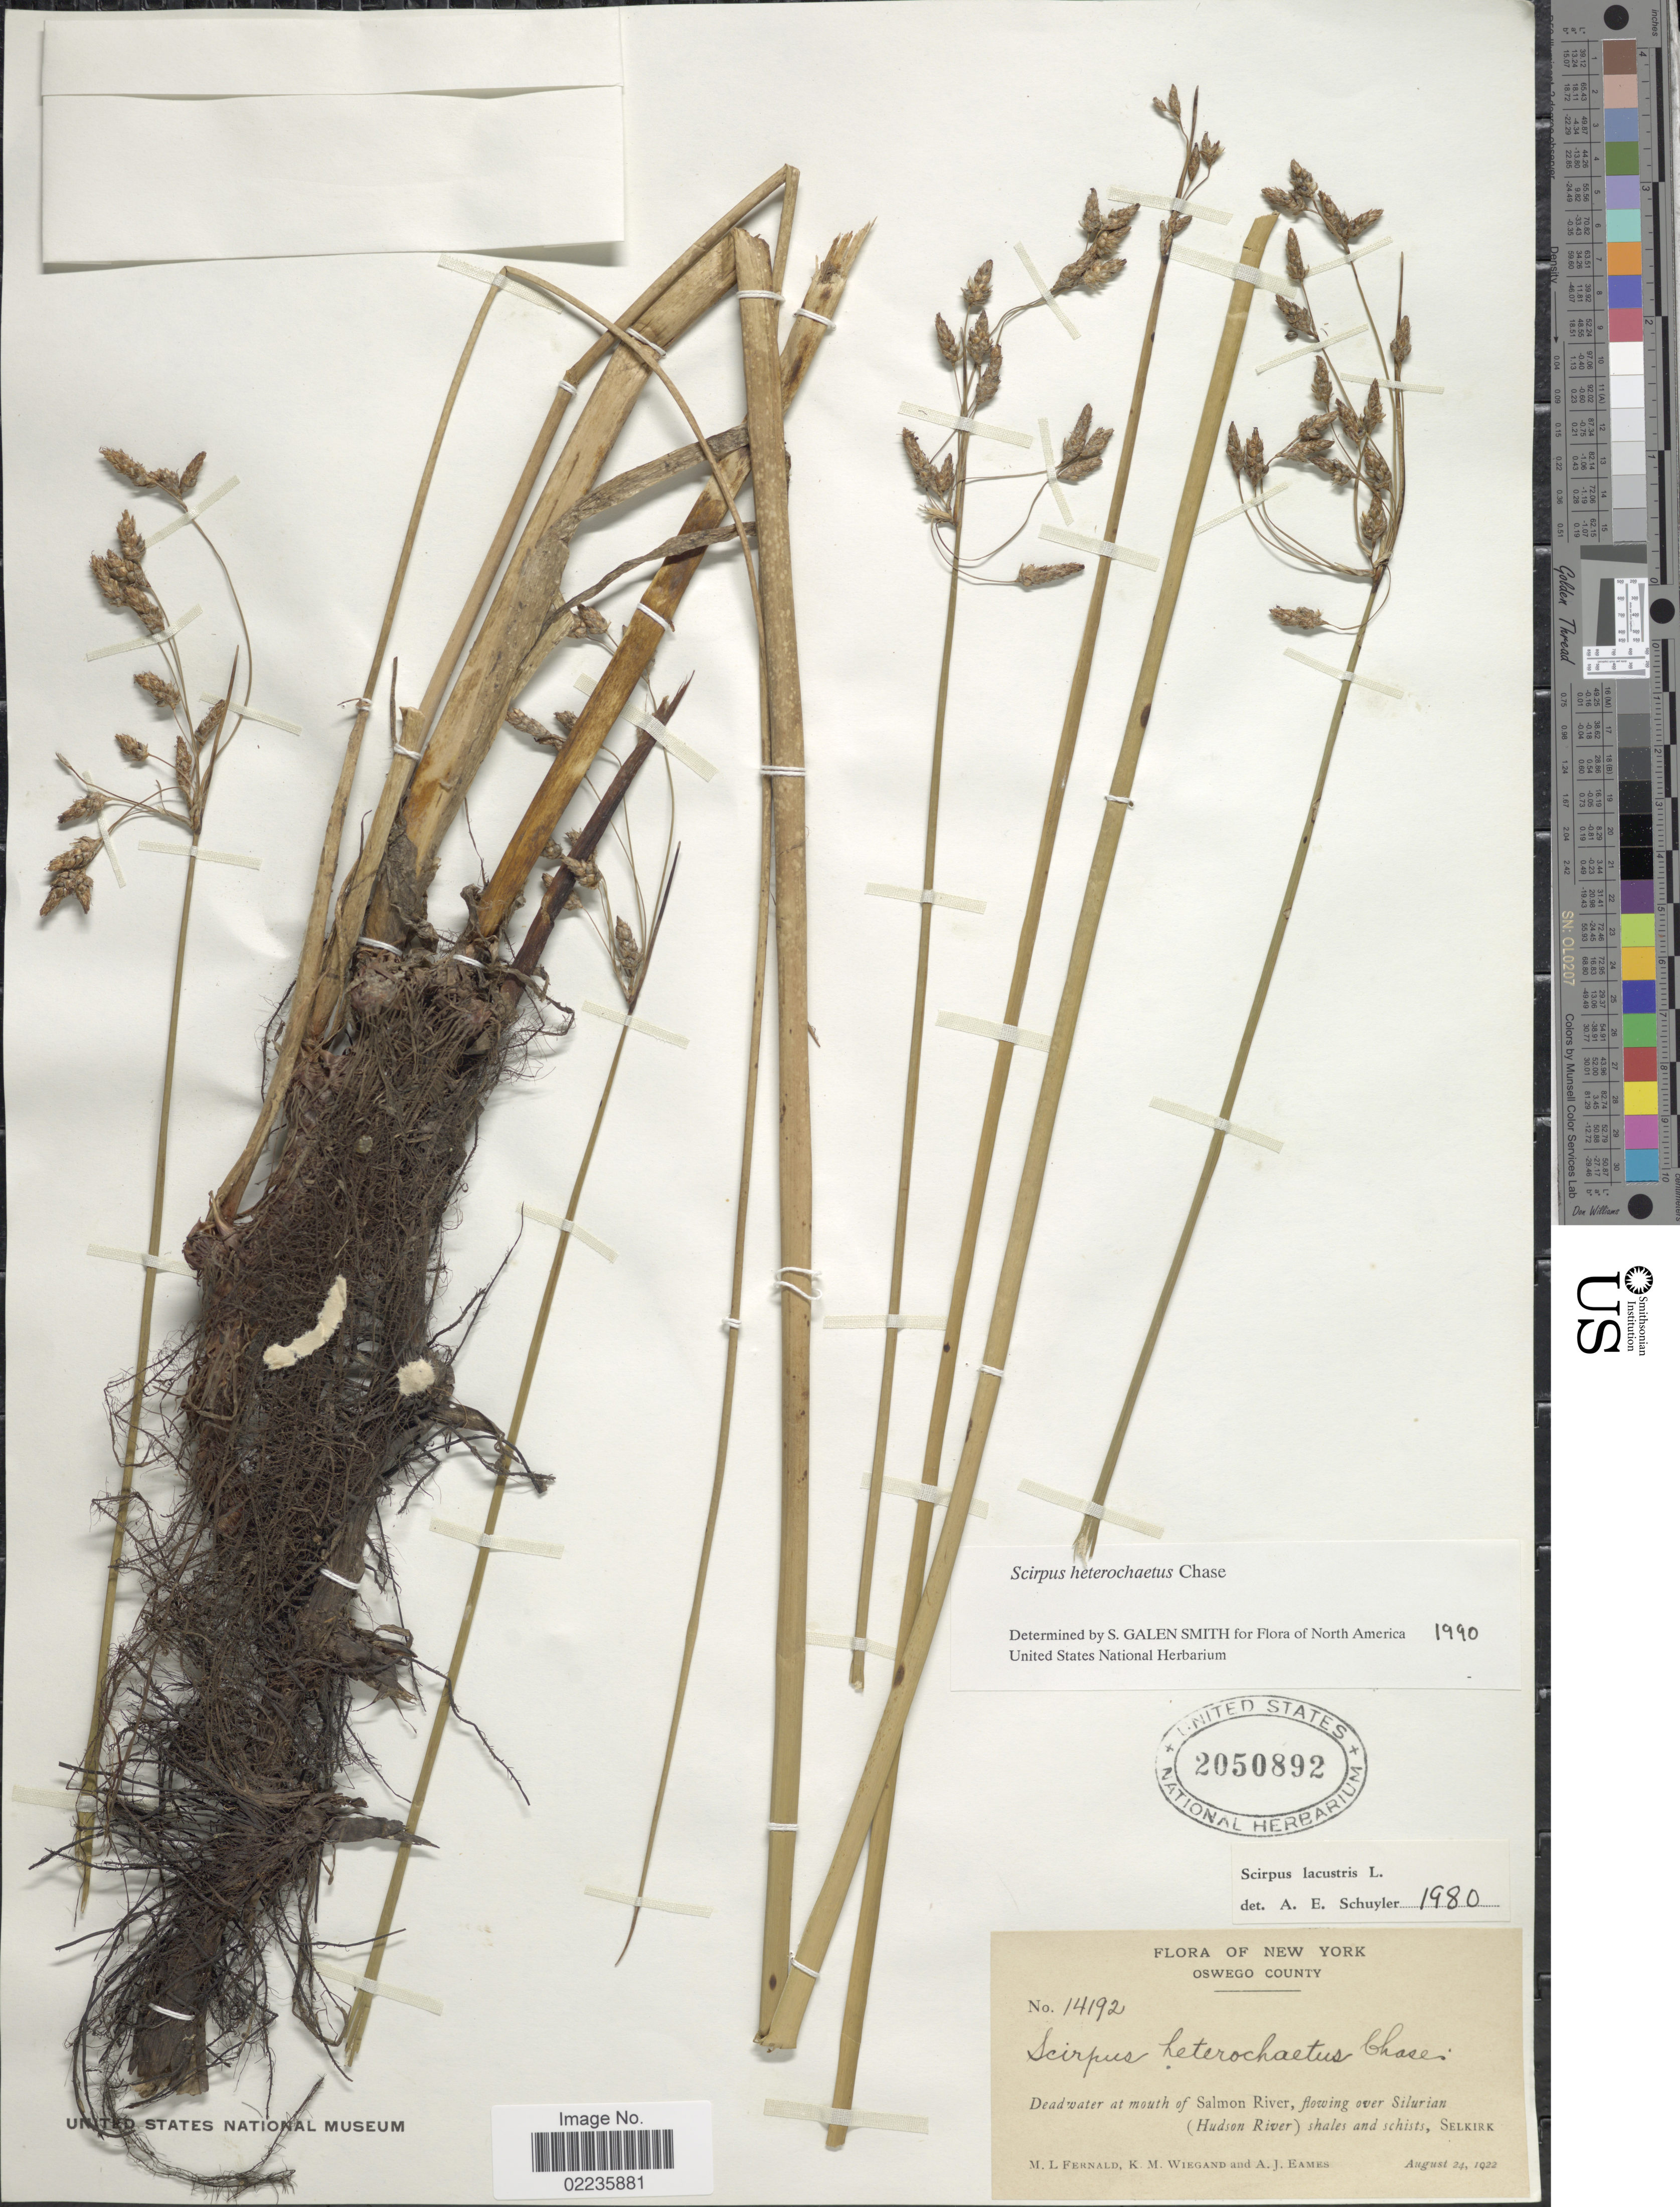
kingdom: Plantae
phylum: Tracheophyta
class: Liliopsida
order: Poales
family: Cyperaceae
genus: Schoenoplectus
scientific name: Schoenoplectus heterochaetus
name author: (Chase) Soják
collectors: M. L. Fernald, K. M. Wiegand & A. J. Eames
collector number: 14192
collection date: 1922-08-24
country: United States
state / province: New York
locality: Oswego County. Deadwater at mouth of Salmon River, flowing over Silurian (Hudson River) shales and schists, Selkirk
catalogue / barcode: US 2050892